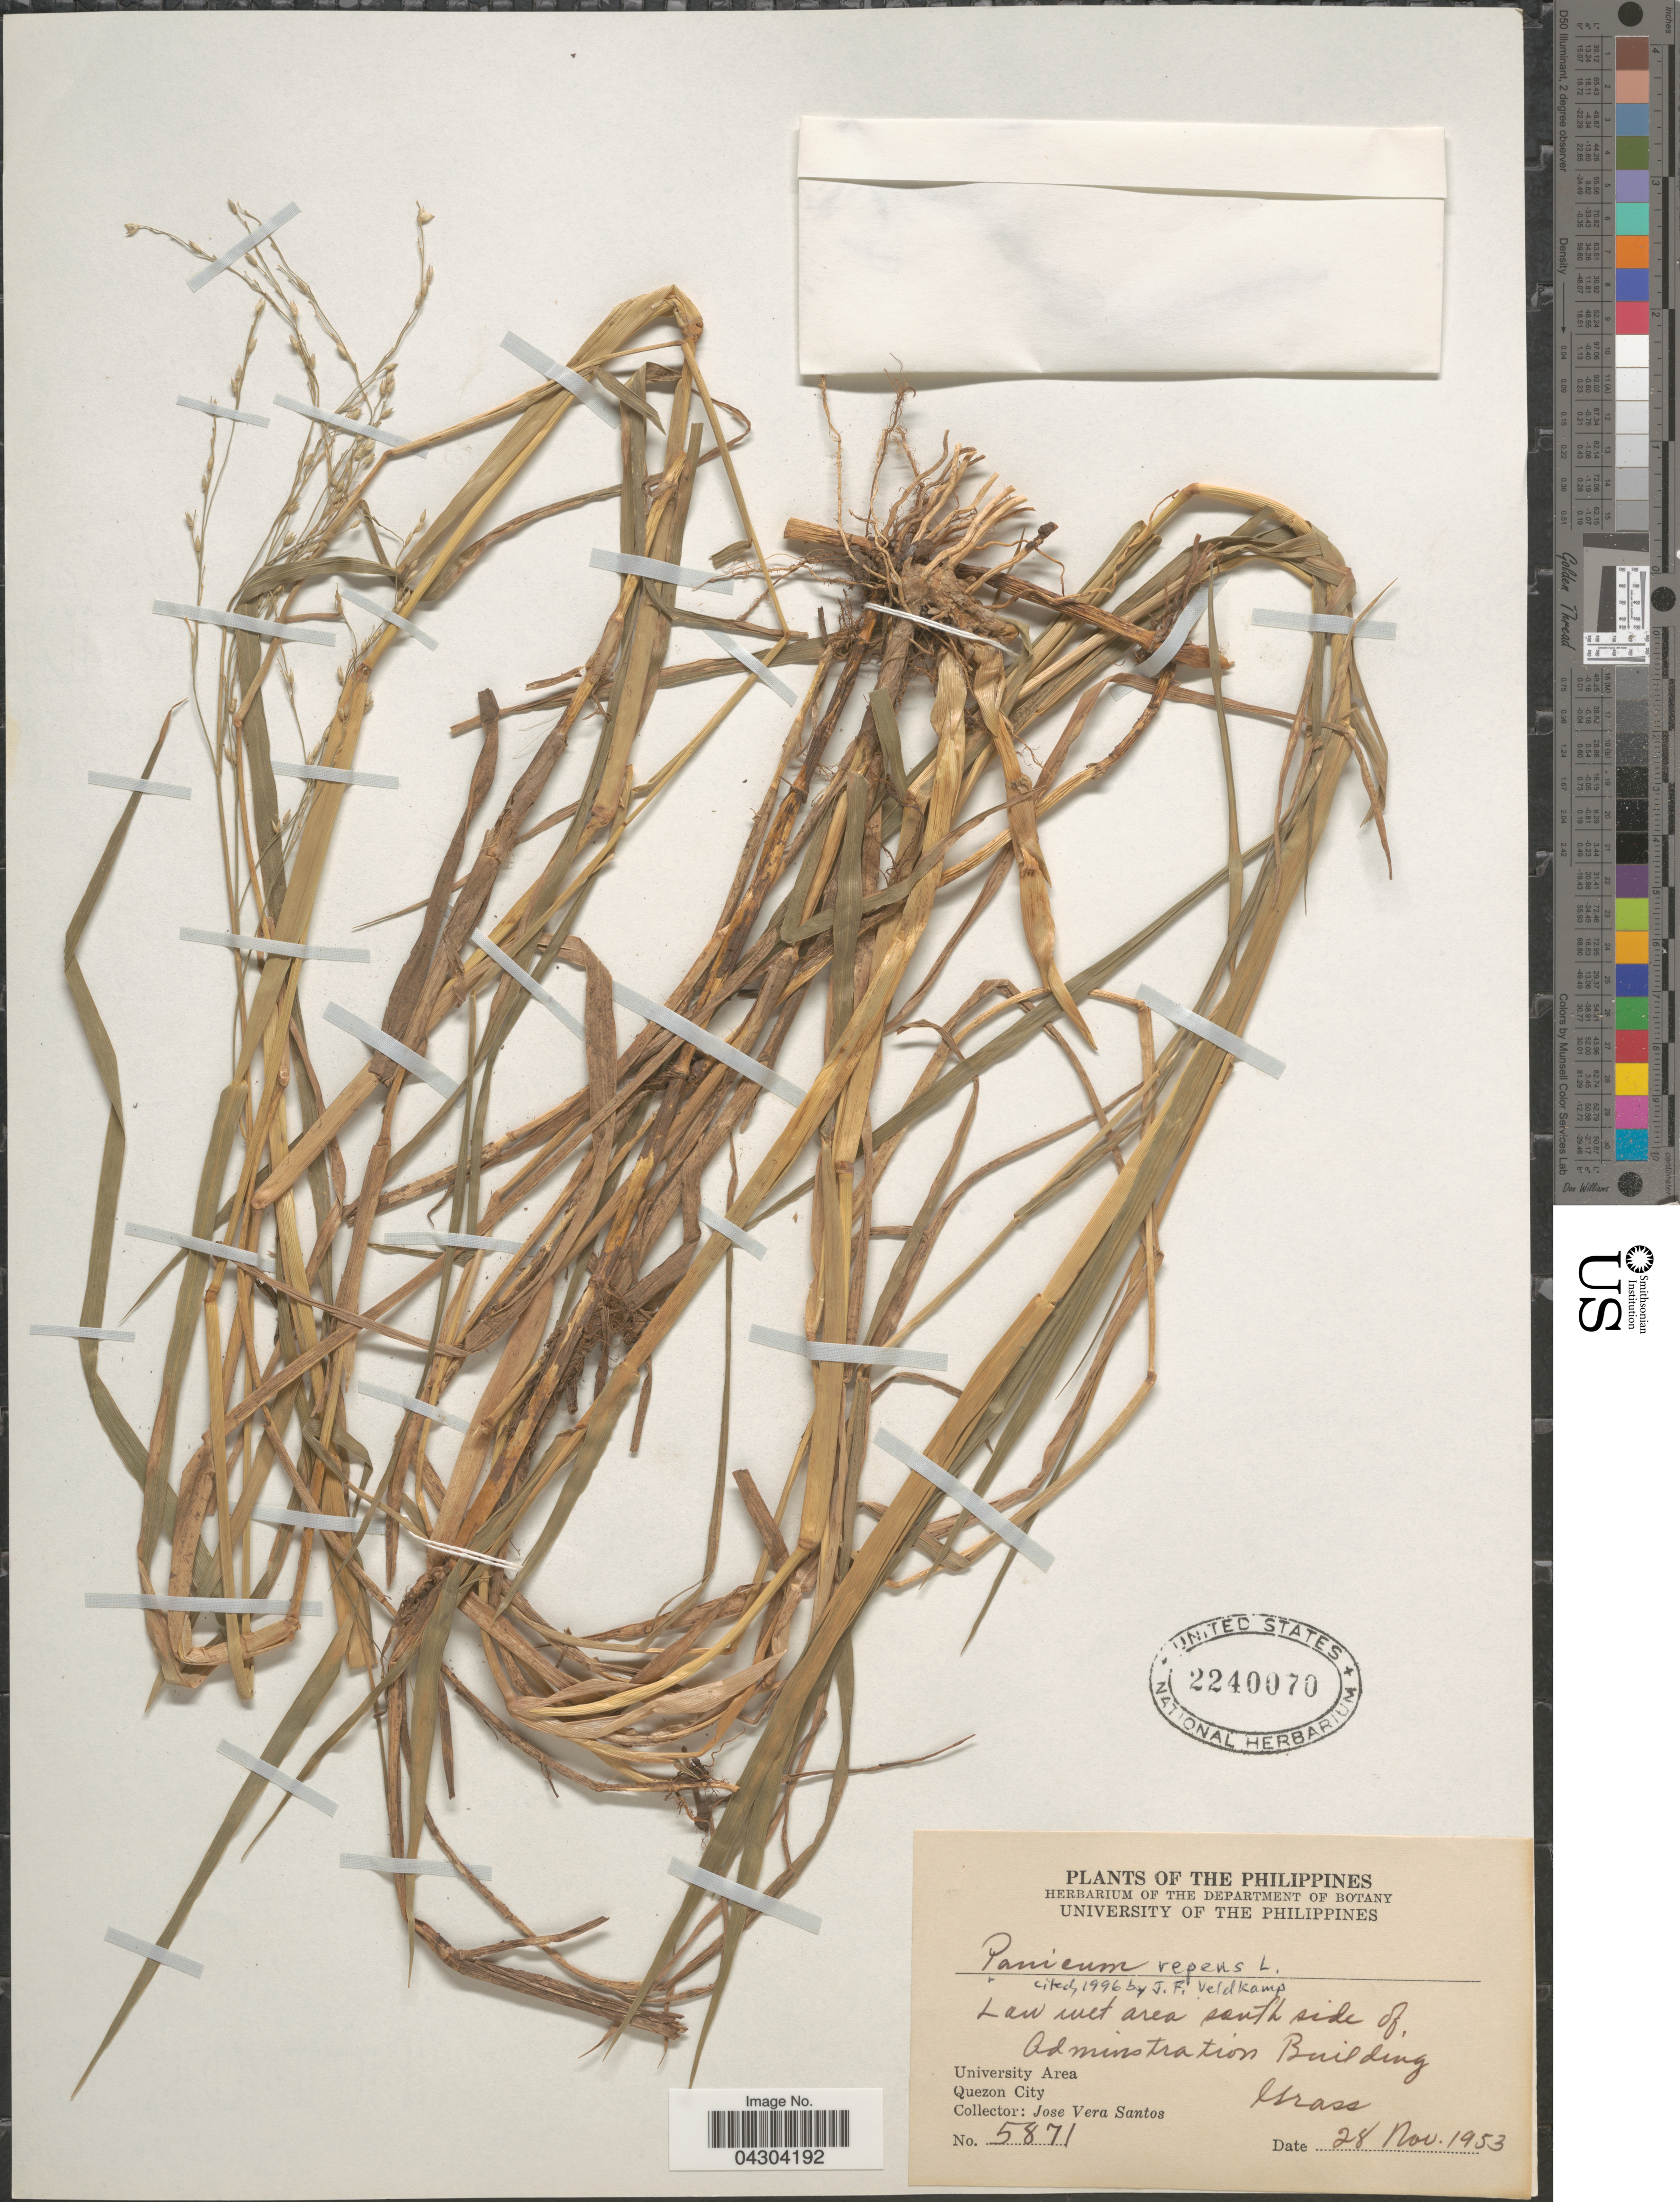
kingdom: Plantae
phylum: Tracheophyta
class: Liliopsida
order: Poales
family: Poaceae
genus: Panicum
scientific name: Panicum repens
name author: L.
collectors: J. V. Santos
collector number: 5871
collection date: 1953-11-28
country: Philippines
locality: Low wet area south side of, Administration Building. University Area. Quezon City.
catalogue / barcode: US 2240070